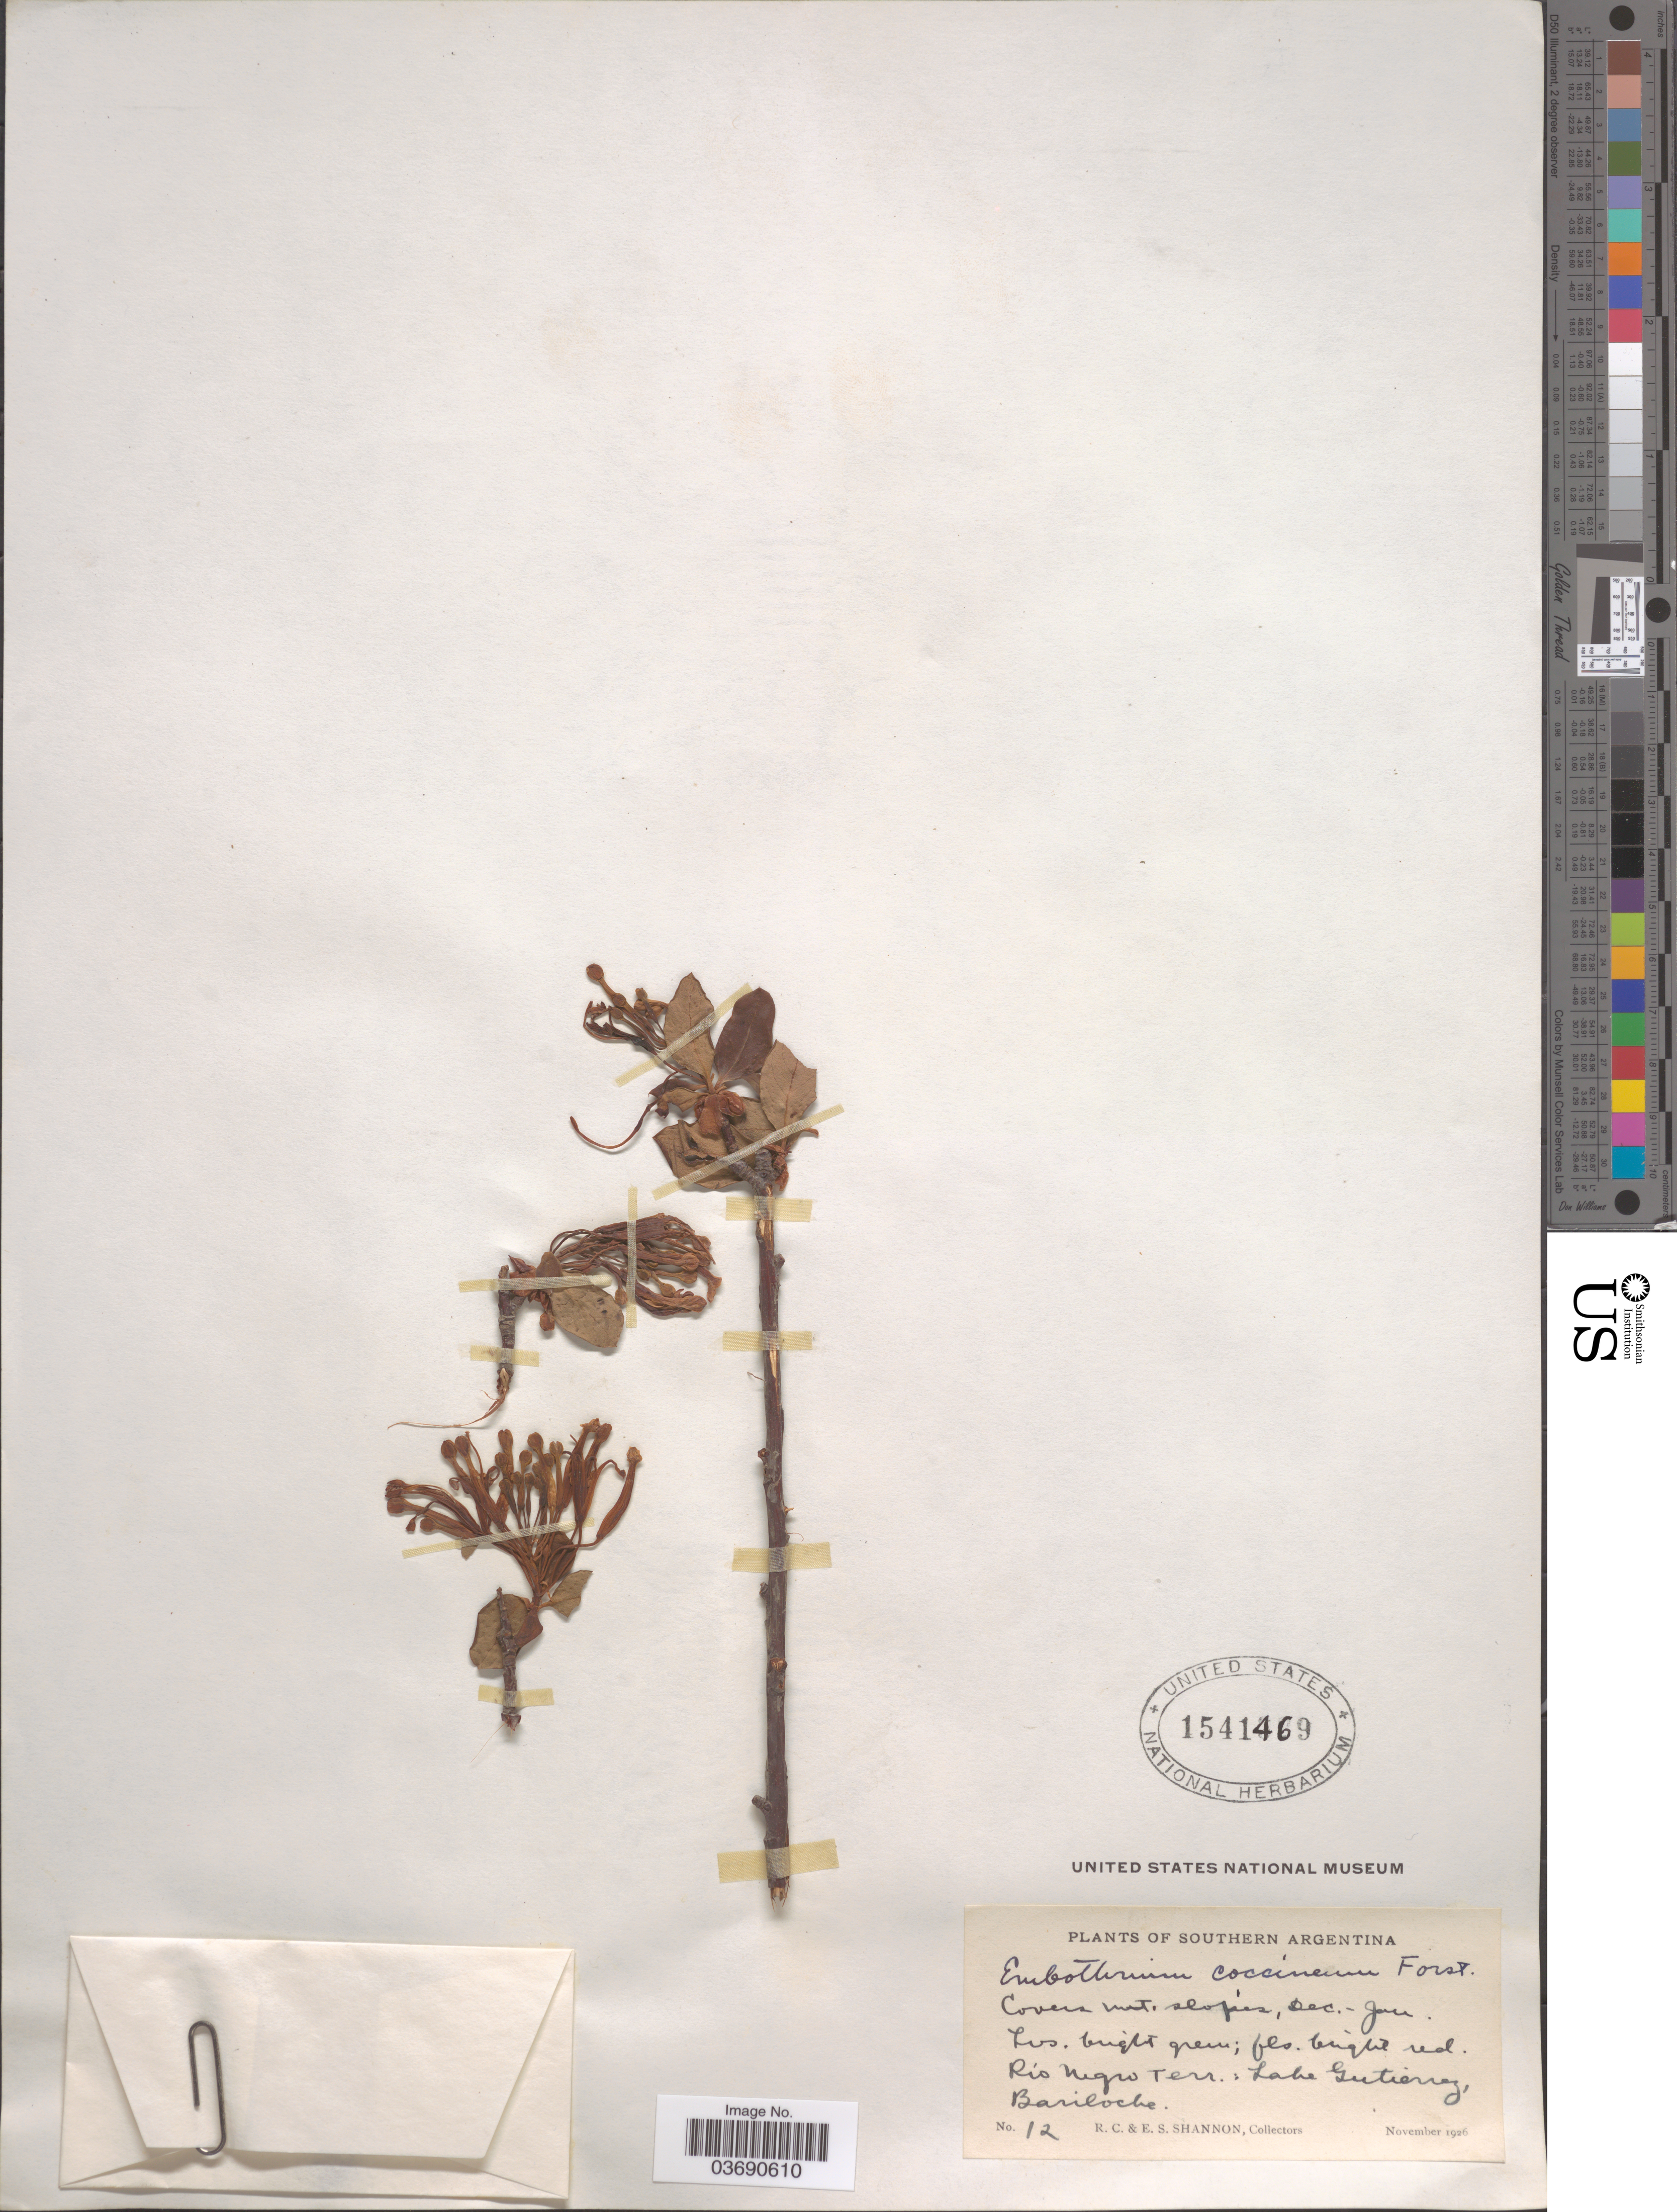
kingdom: Plantae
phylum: Tracheophyta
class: Magnoliopsida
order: Proteales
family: Proteaceae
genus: Embothrium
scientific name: Embothrium coccineum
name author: J.R. Forst. & G. Forst.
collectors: R. Shannon & E. Shannon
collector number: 12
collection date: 1926-11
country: Argentina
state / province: Rio Negro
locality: Southern Argentina. Río Negro Terr.: Lake Gutierrez, Bariloche.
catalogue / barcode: US 1541469